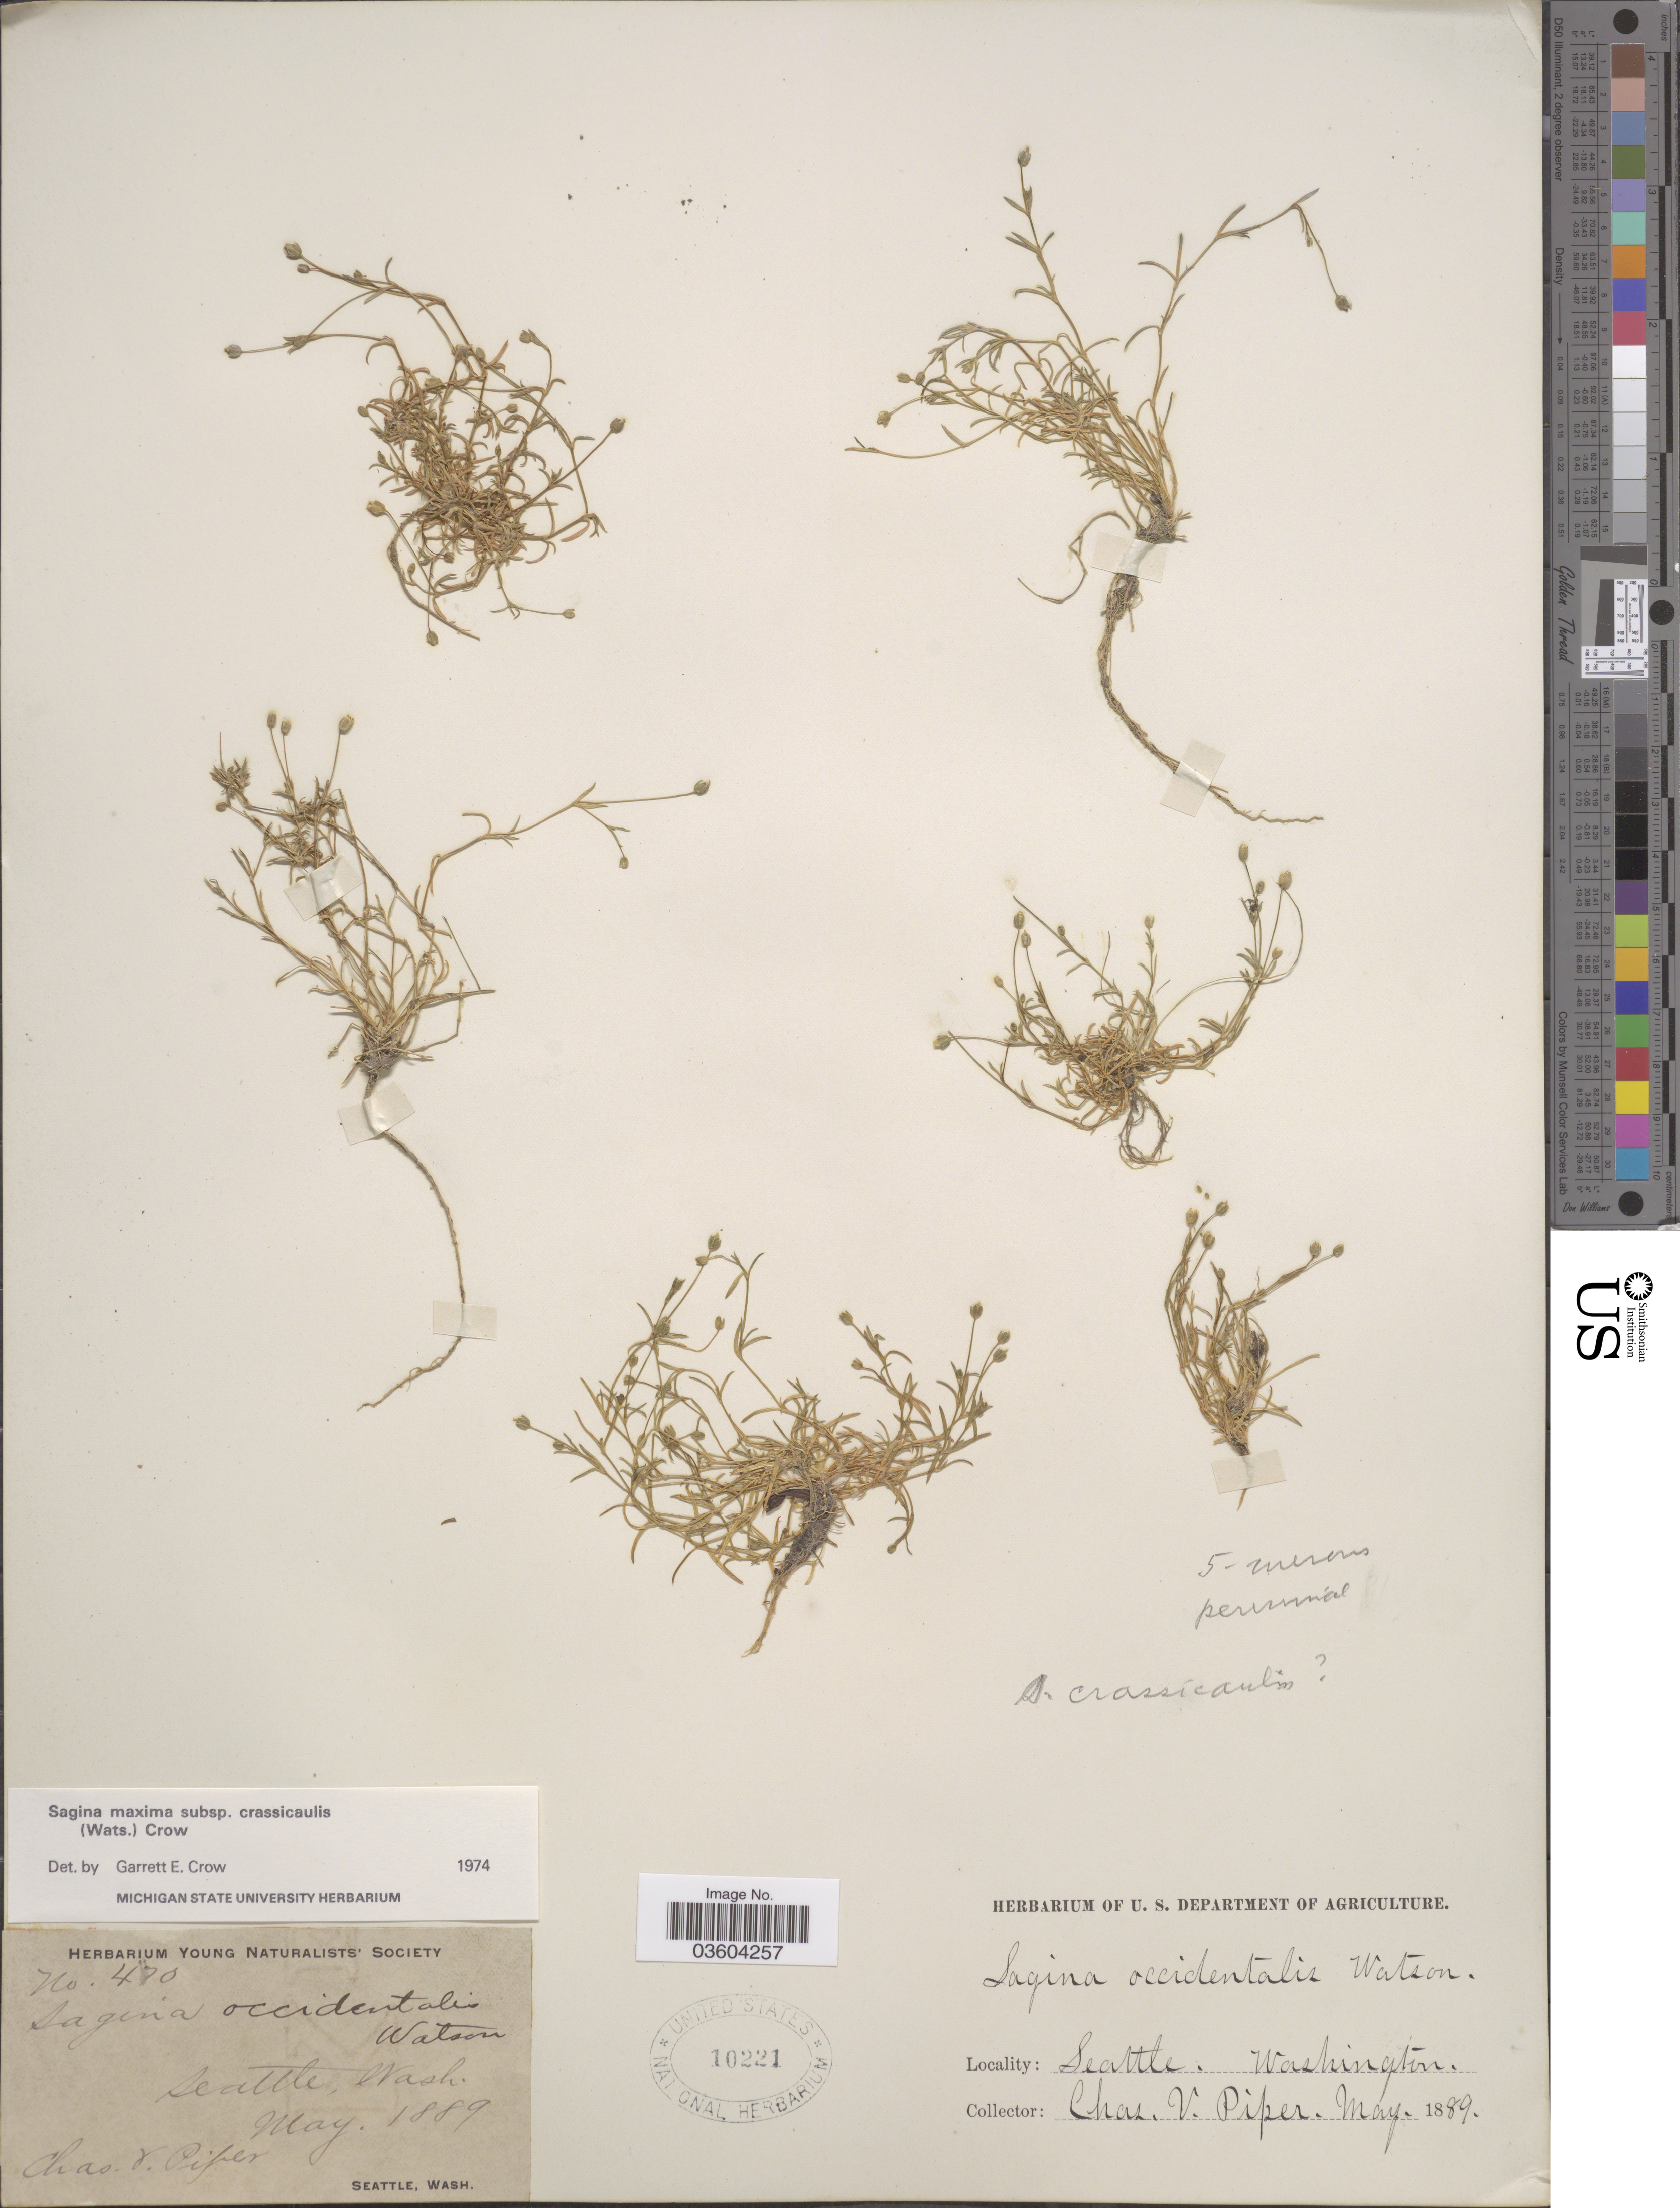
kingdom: Plantae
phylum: Tracheophyta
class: Magnoliopsida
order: Caryophyllales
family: Caryophyllaceae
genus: Sagina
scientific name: Sagina maxima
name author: A. Gray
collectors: C. V. Piper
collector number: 470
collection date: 1889-05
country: United States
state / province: Washington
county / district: King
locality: Seattle.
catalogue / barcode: US 10221